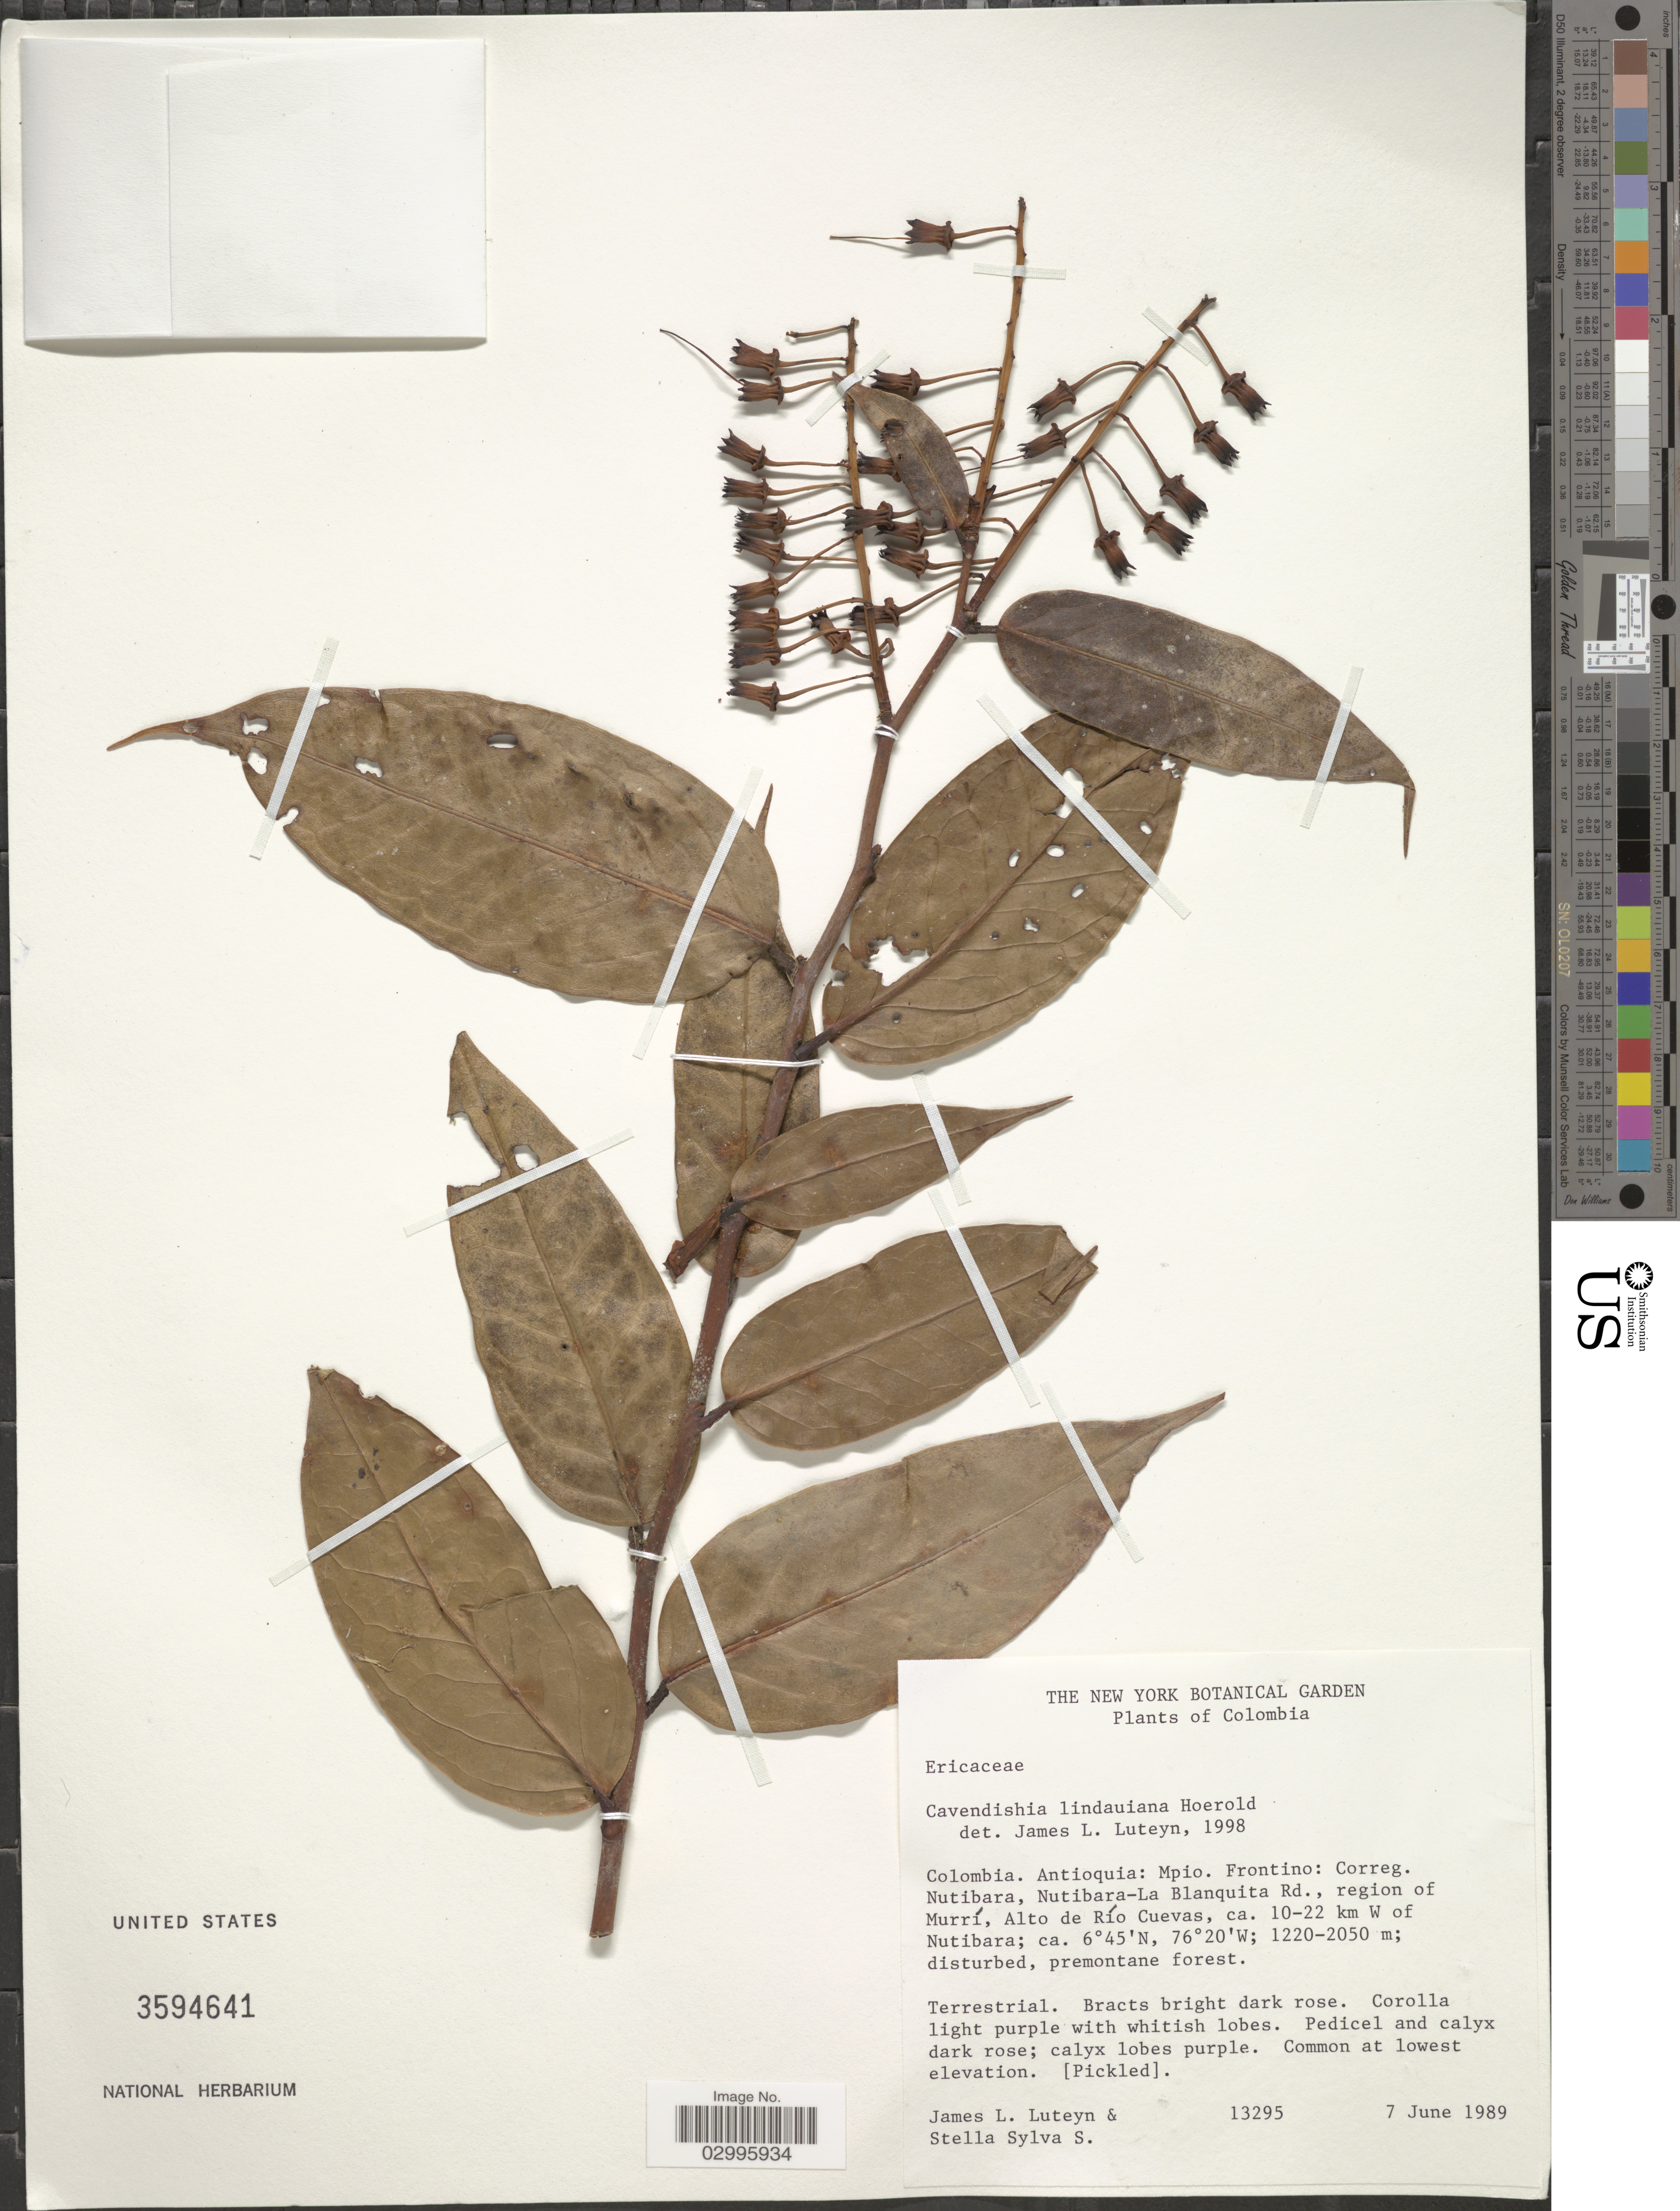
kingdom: Plantae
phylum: Tracheophyta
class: Magnoliopsida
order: Ericales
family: Ericaceae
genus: Cavendishia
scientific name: Cavendishia lindauiana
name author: Hoerold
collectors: J. Luteyn & S. Sylva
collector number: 13295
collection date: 1989-06-07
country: Colombia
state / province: Antioquia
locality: Mpio. Fontino: Correg. Nutibara, Nutibara-La Blanquita Rd., region of Murrí, Alto de Río Cuevas, ca. 10-22 km W of Nutibara.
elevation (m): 1220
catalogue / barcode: US 3594641